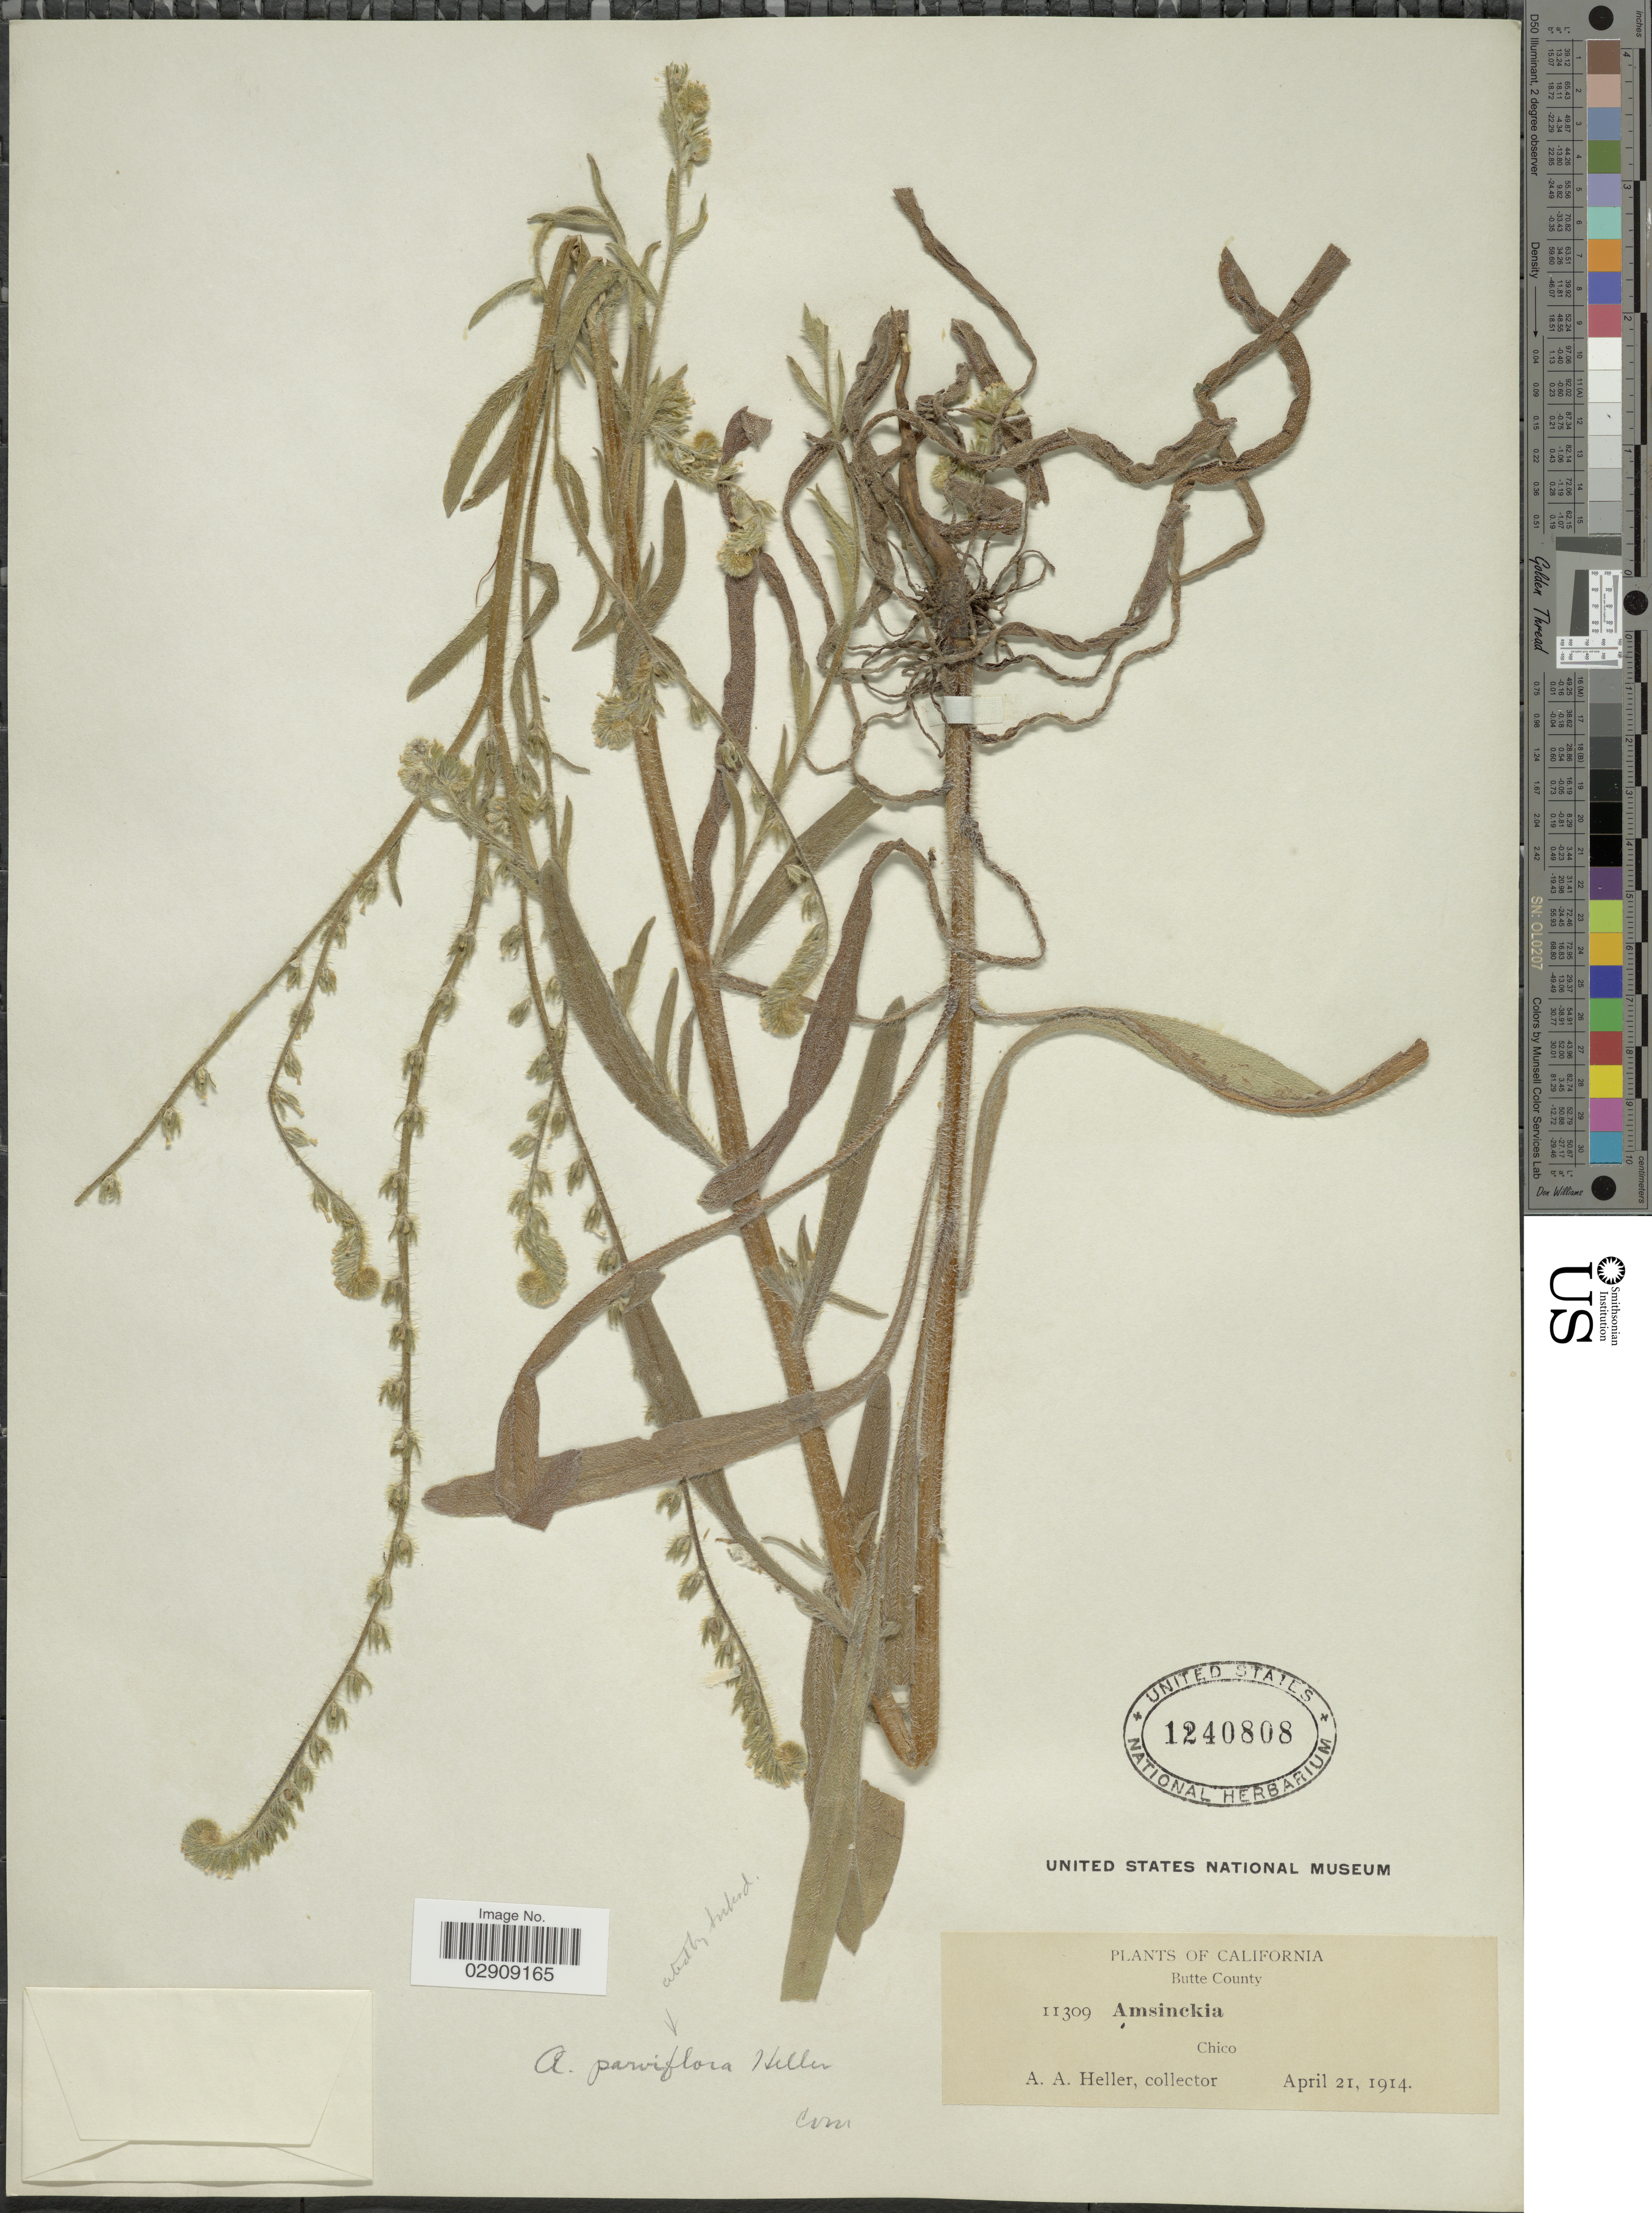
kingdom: Plantae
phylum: Tracheophyta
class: Magnoliopsida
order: Boraginales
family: Boraginaceae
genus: Amsinckia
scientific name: Amsinckia menziesii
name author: A. Nelson & J.F. Macbr.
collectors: A. A. Heller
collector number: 11309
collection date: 1914-04-21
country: United States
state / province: California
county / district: Butte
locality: Butte County. Chico.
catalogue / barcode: US 1240808